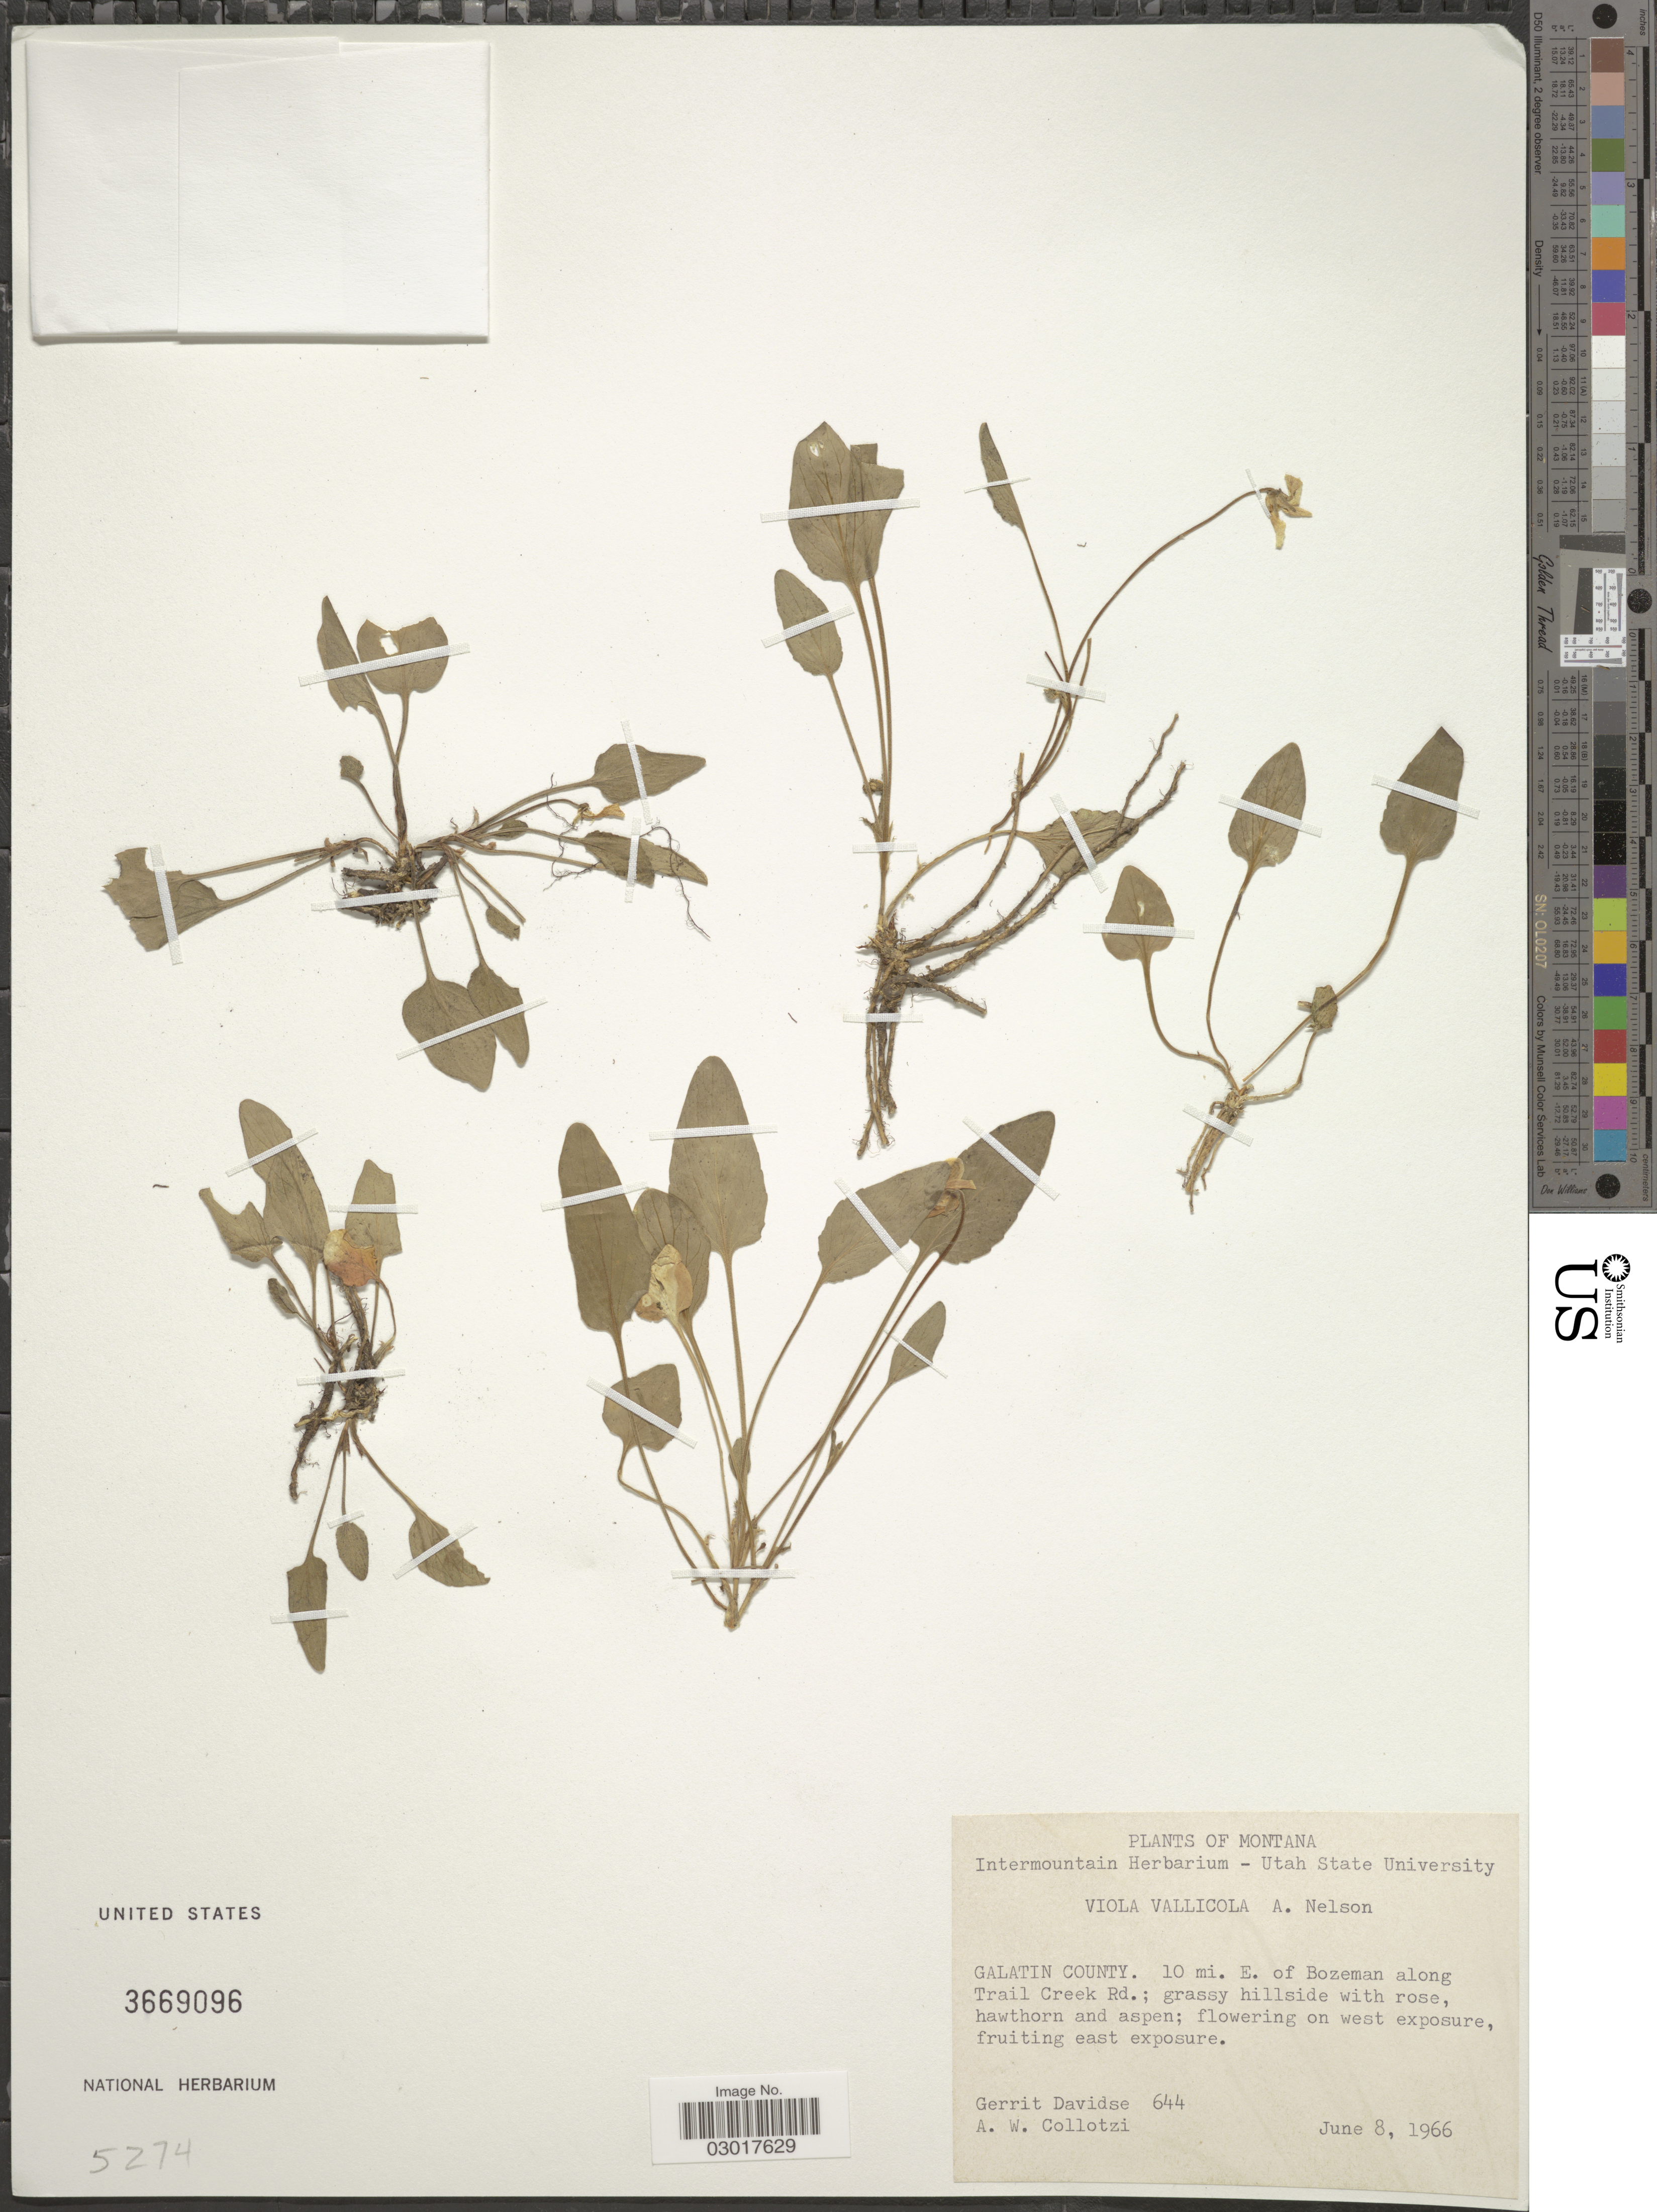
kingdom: Plantae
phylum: Tracheophyta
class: Magnoliopsida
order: Malpighiales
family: Violaceae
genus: Viola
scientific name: Viola vallicola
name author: A. Nelson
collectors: G. Davidse & A. W. Collotzi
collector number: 644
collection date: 1966-06-08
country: United States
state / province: Montana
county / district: Gallatin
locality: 10 mi. E. of Bozeman along Trail Creek Rd.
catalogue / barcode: US 3669096